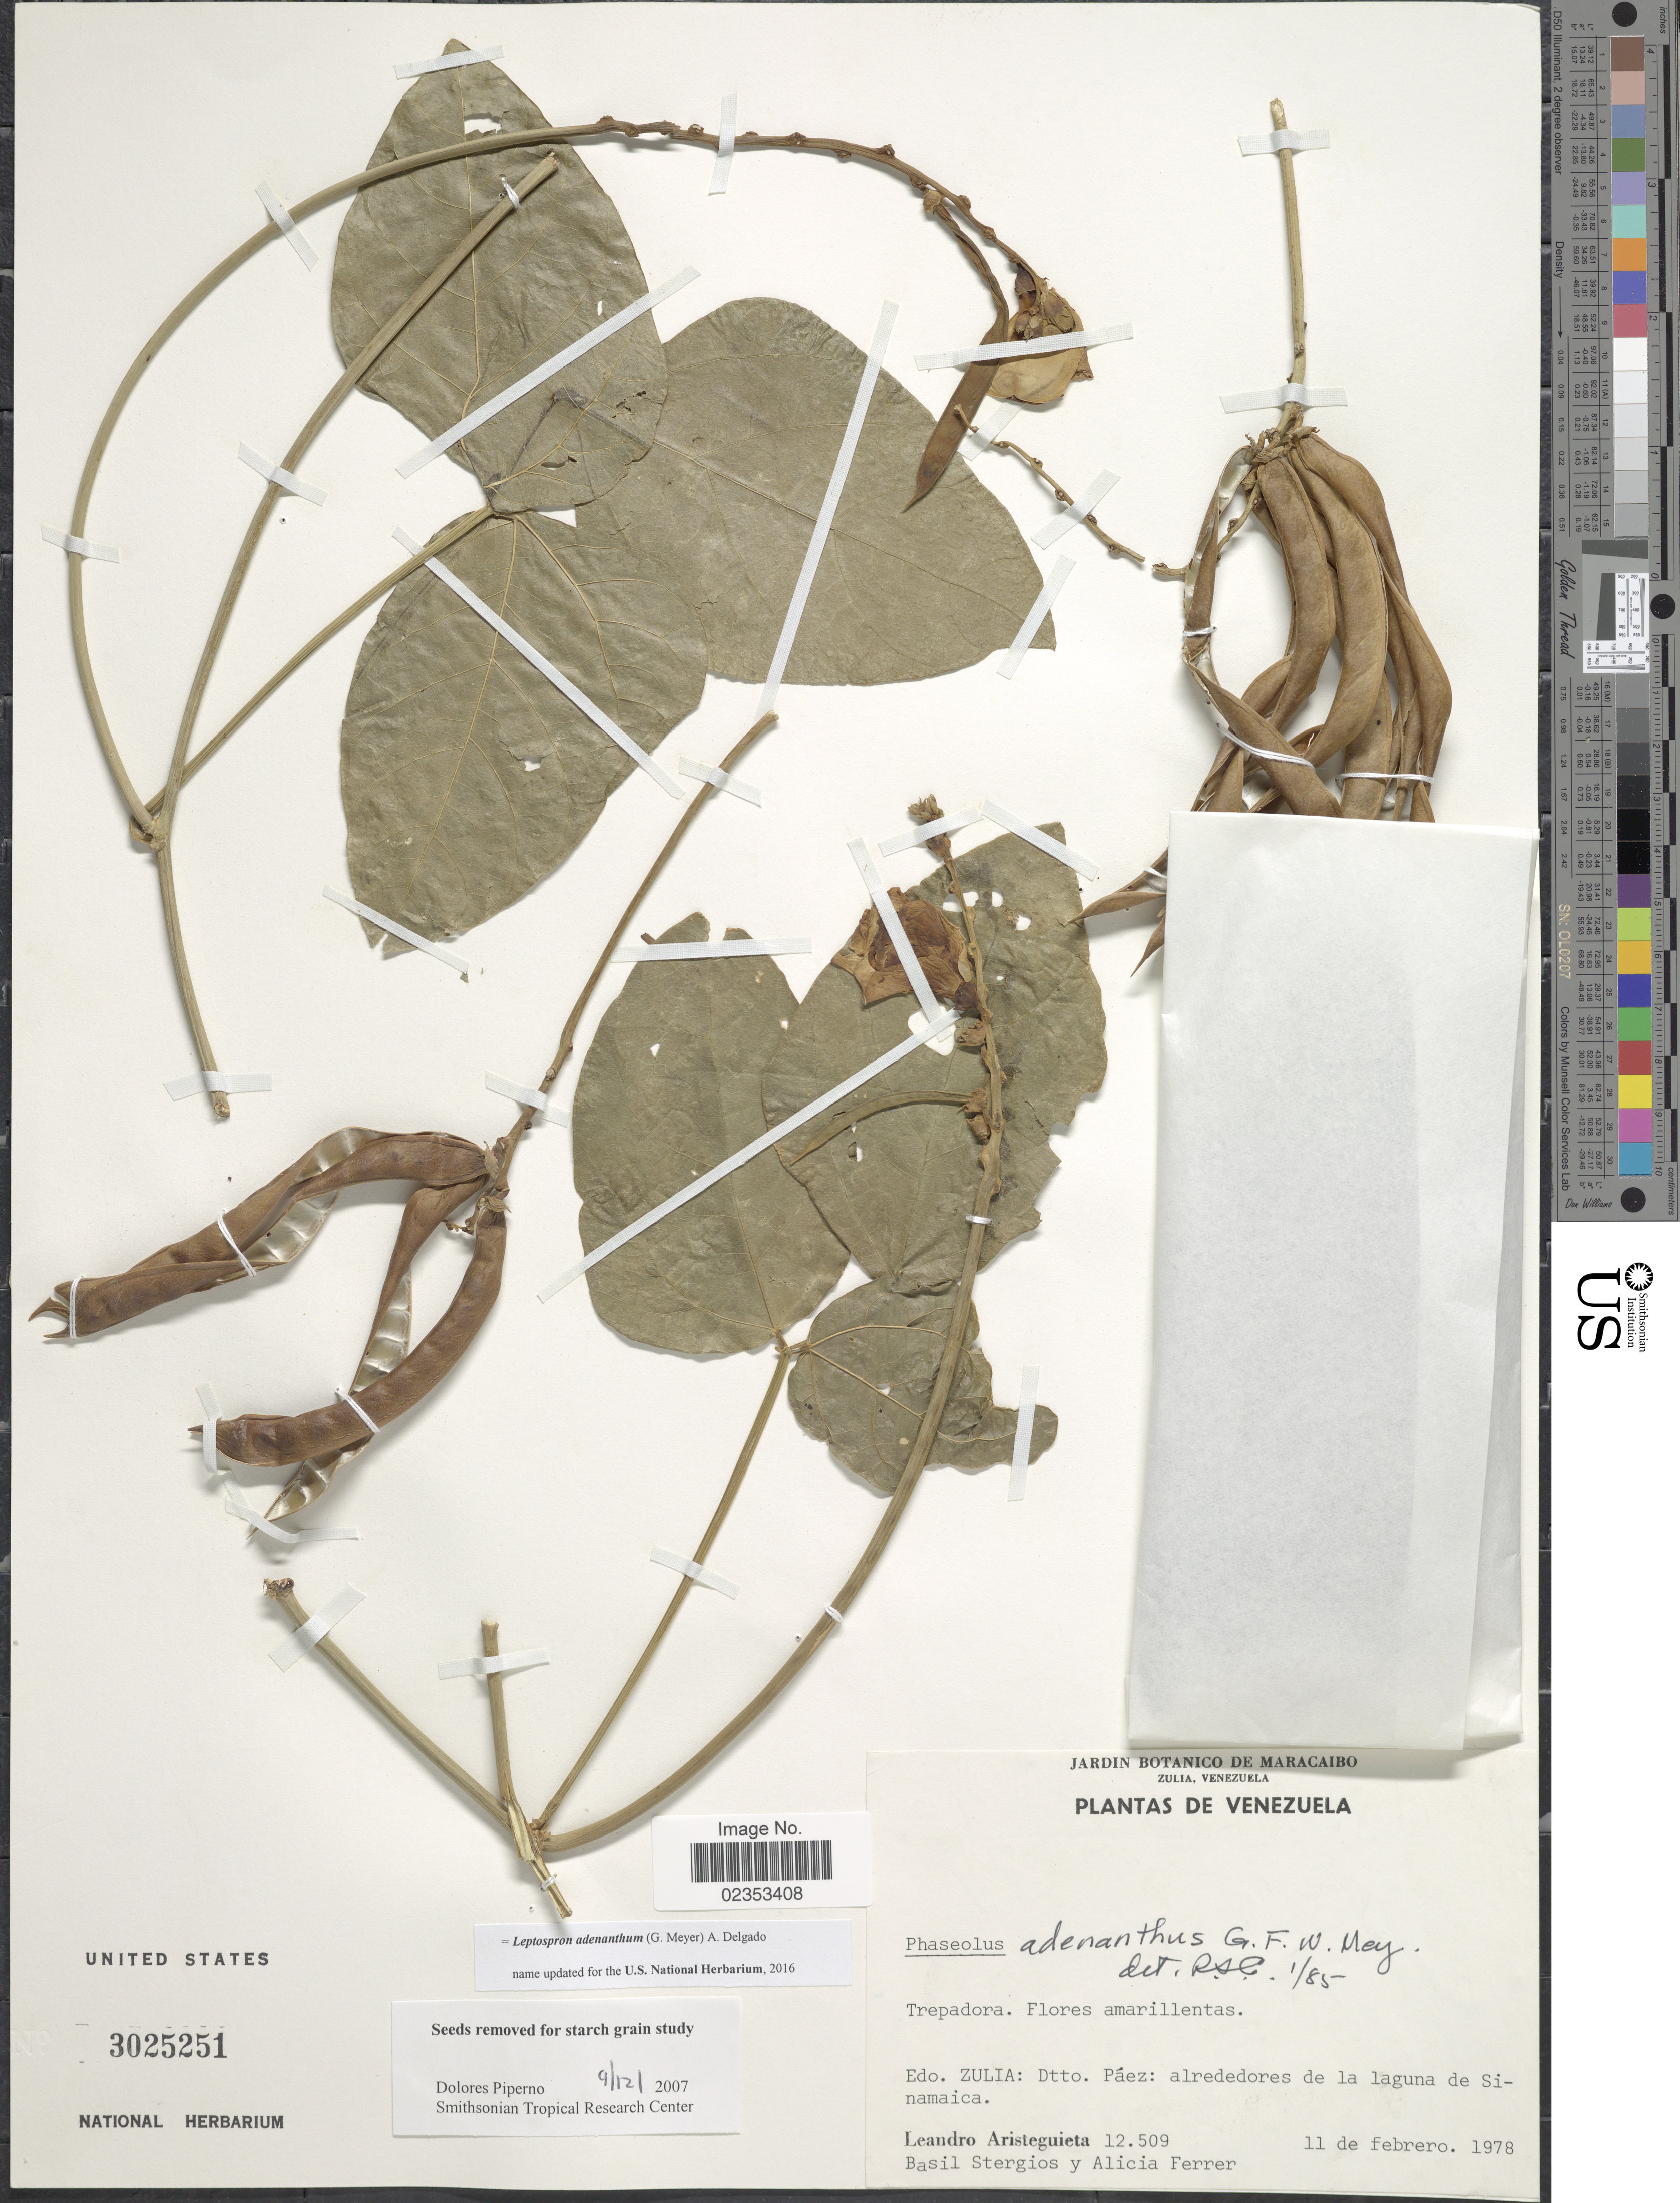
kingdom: Plantae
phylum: Tracheophyta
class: Magnoliopsida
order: Fabales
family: Fabaceae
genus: Leptospron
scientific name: Leptospron adenanthum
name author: (G. Mey.) A. Delgado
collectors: L. Aristeguieta, B. G. Stergios & A. Ferrer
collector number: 12509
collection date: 1978-02-11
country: Venezuela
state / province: Zulia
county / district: Paez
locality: Laguna de Sinamaica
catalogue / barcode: US 3025251